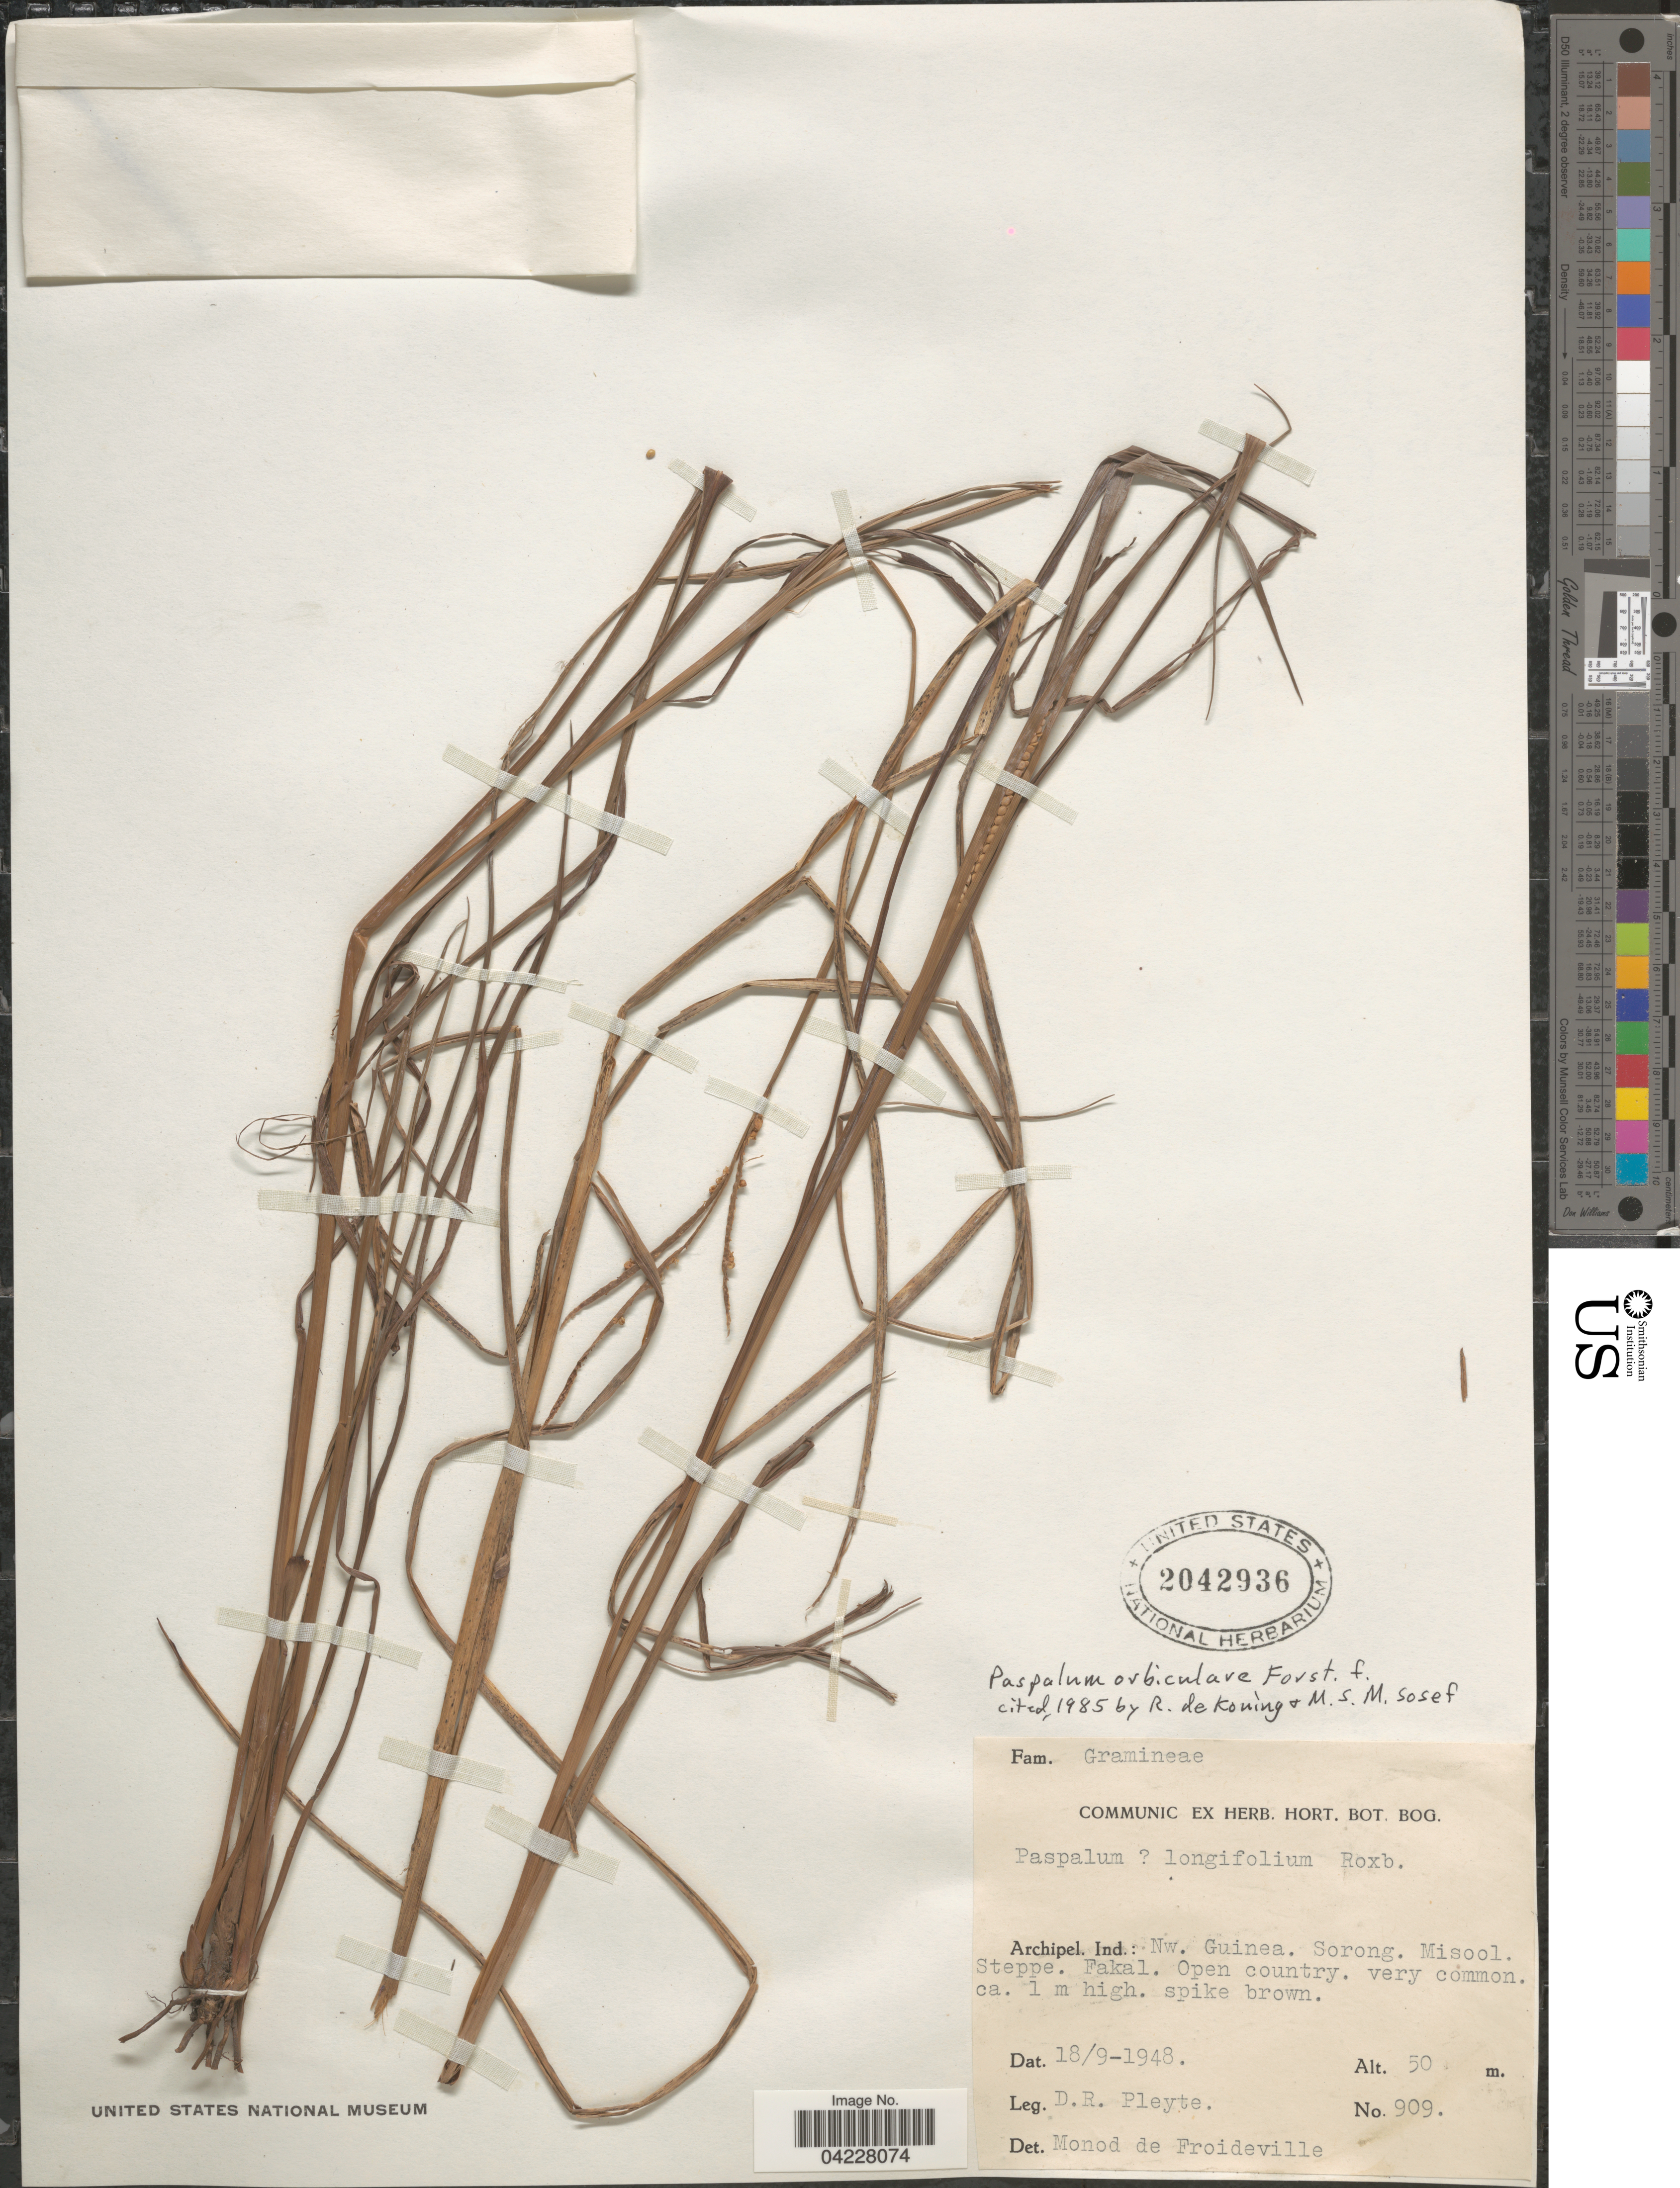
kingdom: Plantae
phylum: Tracheophyta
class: Liliopsida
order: Poales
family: Poaceae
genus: Paspalum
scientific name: Paspalum orbiculare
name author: G. Forst.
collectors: D. Pleyte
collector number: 909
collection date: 1948-09-18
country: Papua New Guinea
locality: Archipel. Ind.: Nw. Guinea. Sorong. Misool. Steppe. Fakal.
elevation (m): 50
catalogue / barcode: US 2042936